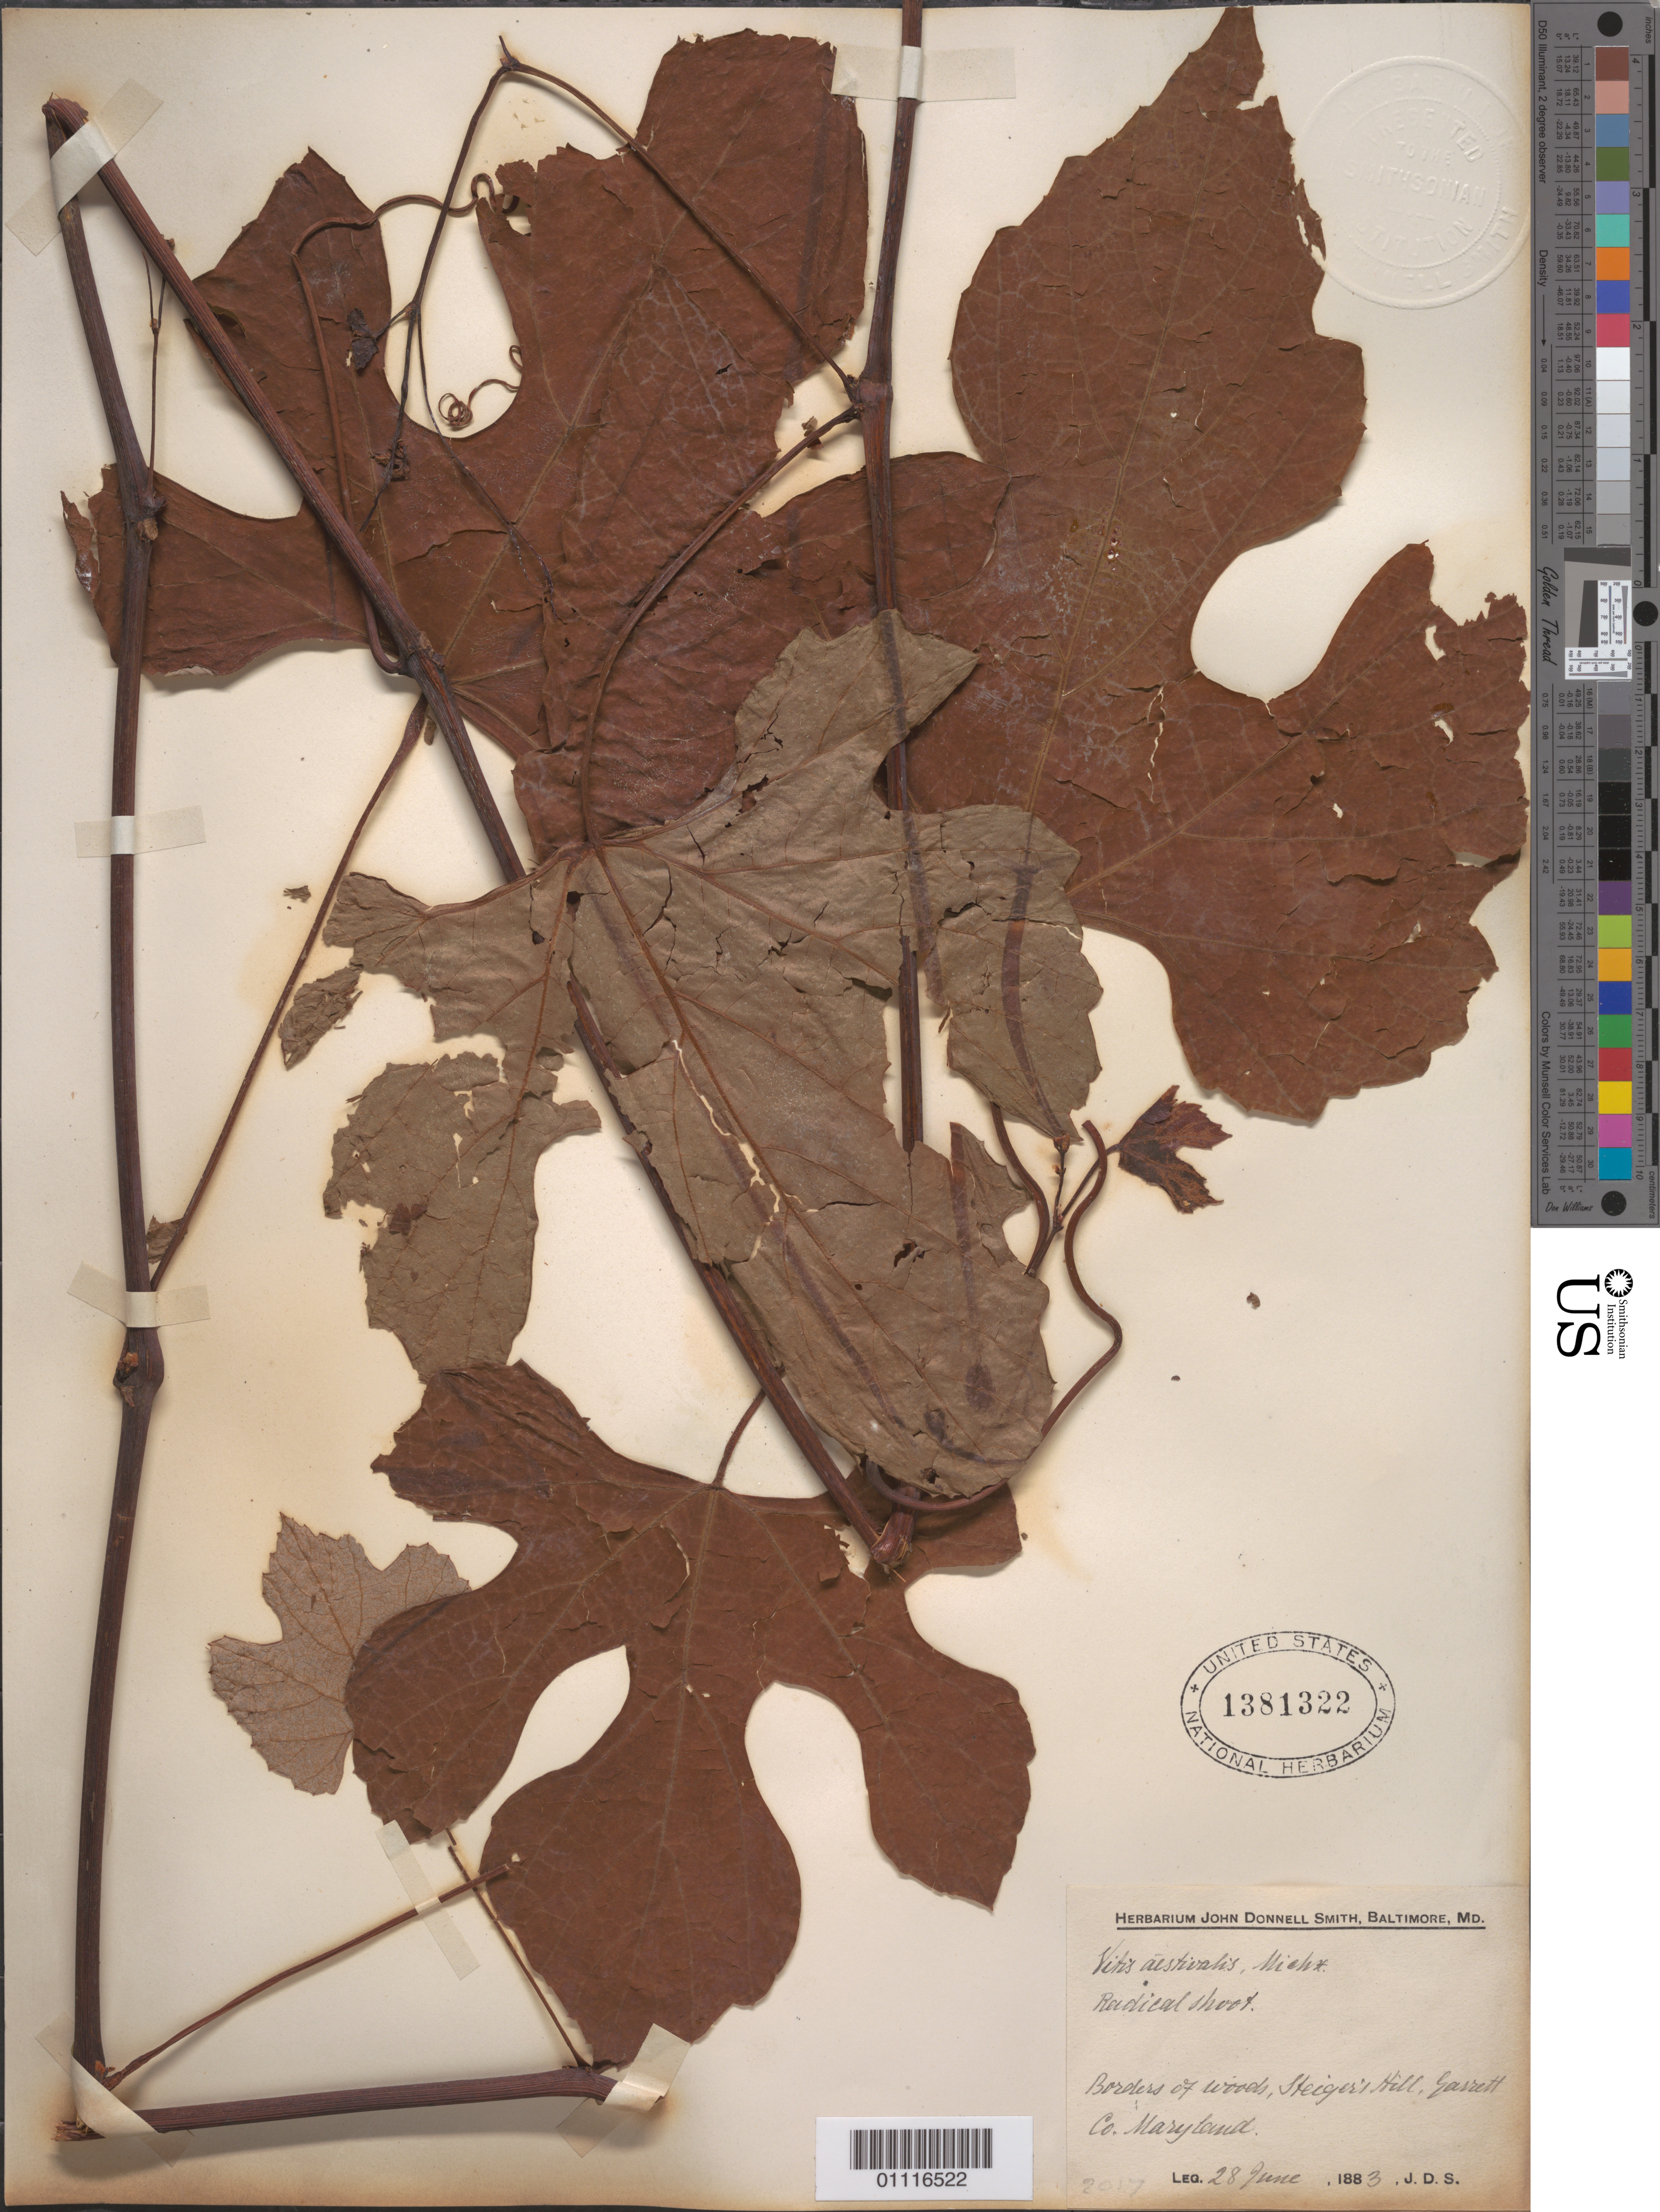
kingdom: Plantae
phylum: Tracheophyta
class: Magnoliopsida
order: Vitales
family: Vitaceae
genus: Vitis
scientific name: Vitis aestivalis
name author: Michx.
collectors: J. Donnell Smith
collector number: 2017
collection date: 1883-06-28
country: United States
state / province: Maryland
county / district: Garrett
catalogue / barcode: US 1381322